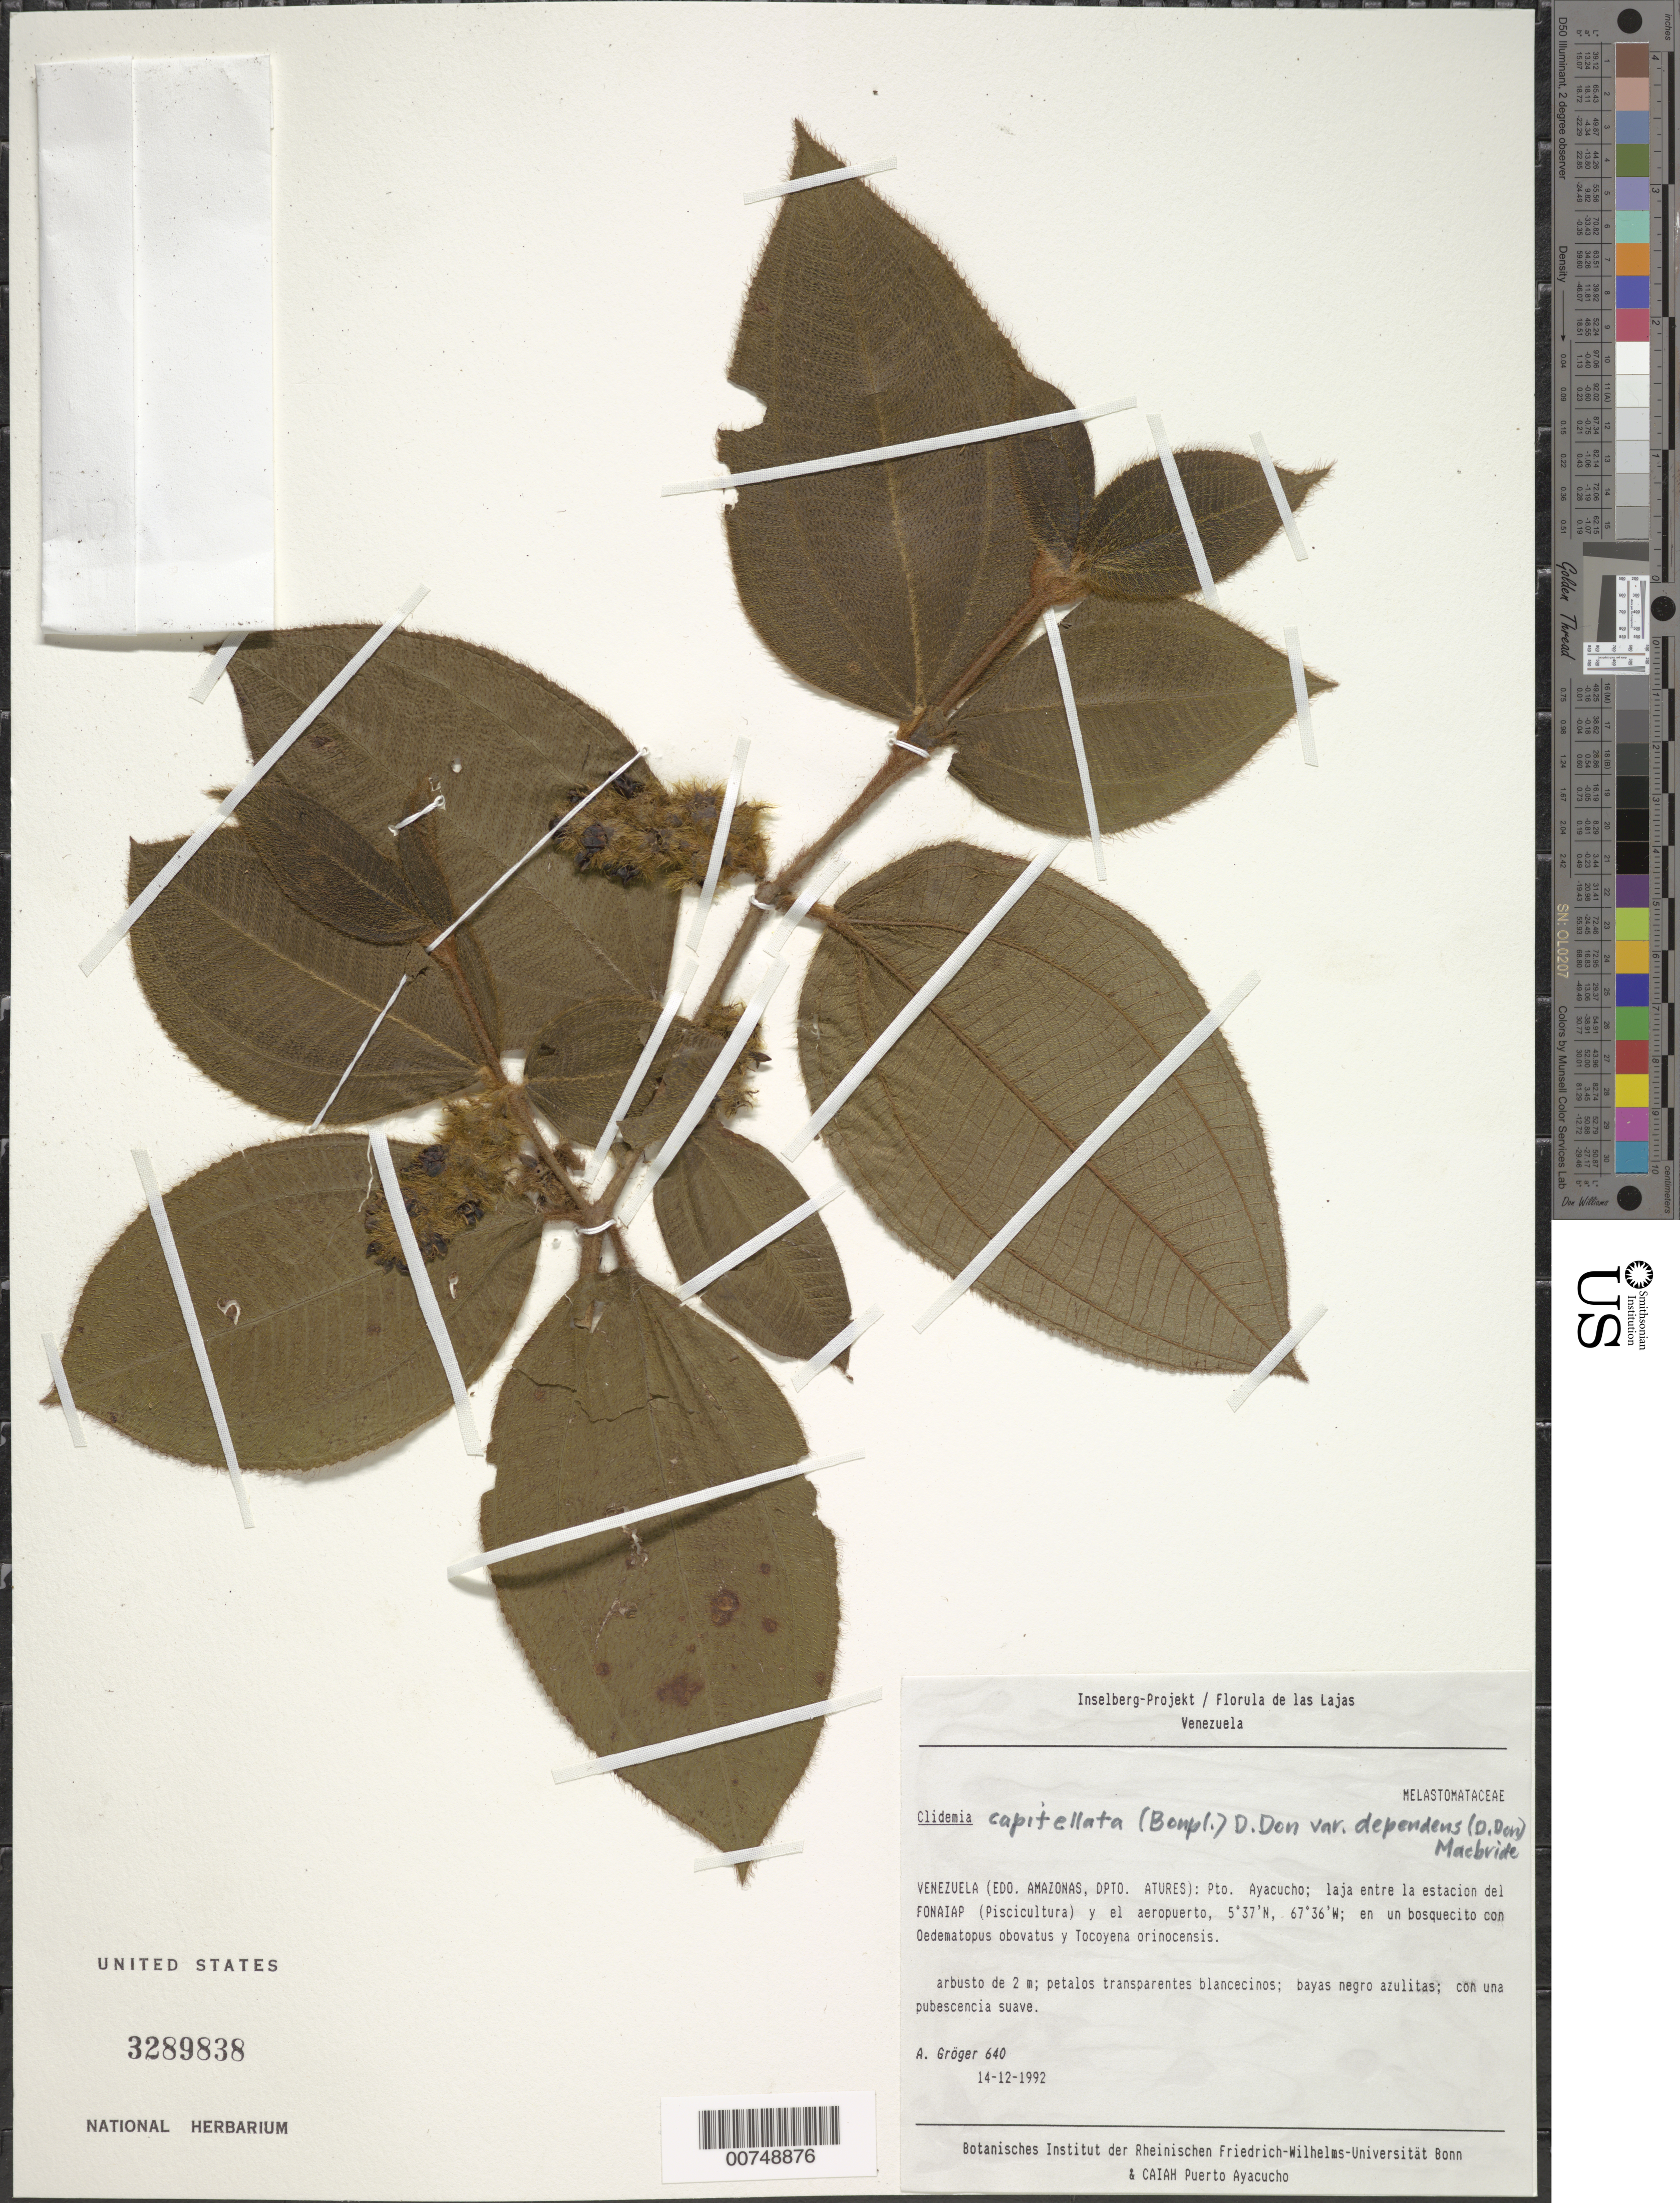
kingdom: Plantae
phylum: Tracheophyta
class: Magnoliopsida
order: Myrtales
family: Melastomataceae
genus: Clidemia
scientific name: Clidemia capitellata var. dependens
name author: (Pav. & D. Don) J.F. Macbr.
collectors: A. Gröger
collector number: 640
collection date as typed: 14-Dec-93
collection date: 1993-12-14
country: Venezuela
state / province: Amazonas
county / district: Atures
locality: Puerto Ayacucho, entre la estacion del FONAIAP (Piscicultura) y el aeropuerto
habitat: Laja; bosquecito con Oedematopus obovatus y Tocoyena orinocensis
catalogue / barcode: US 3289838